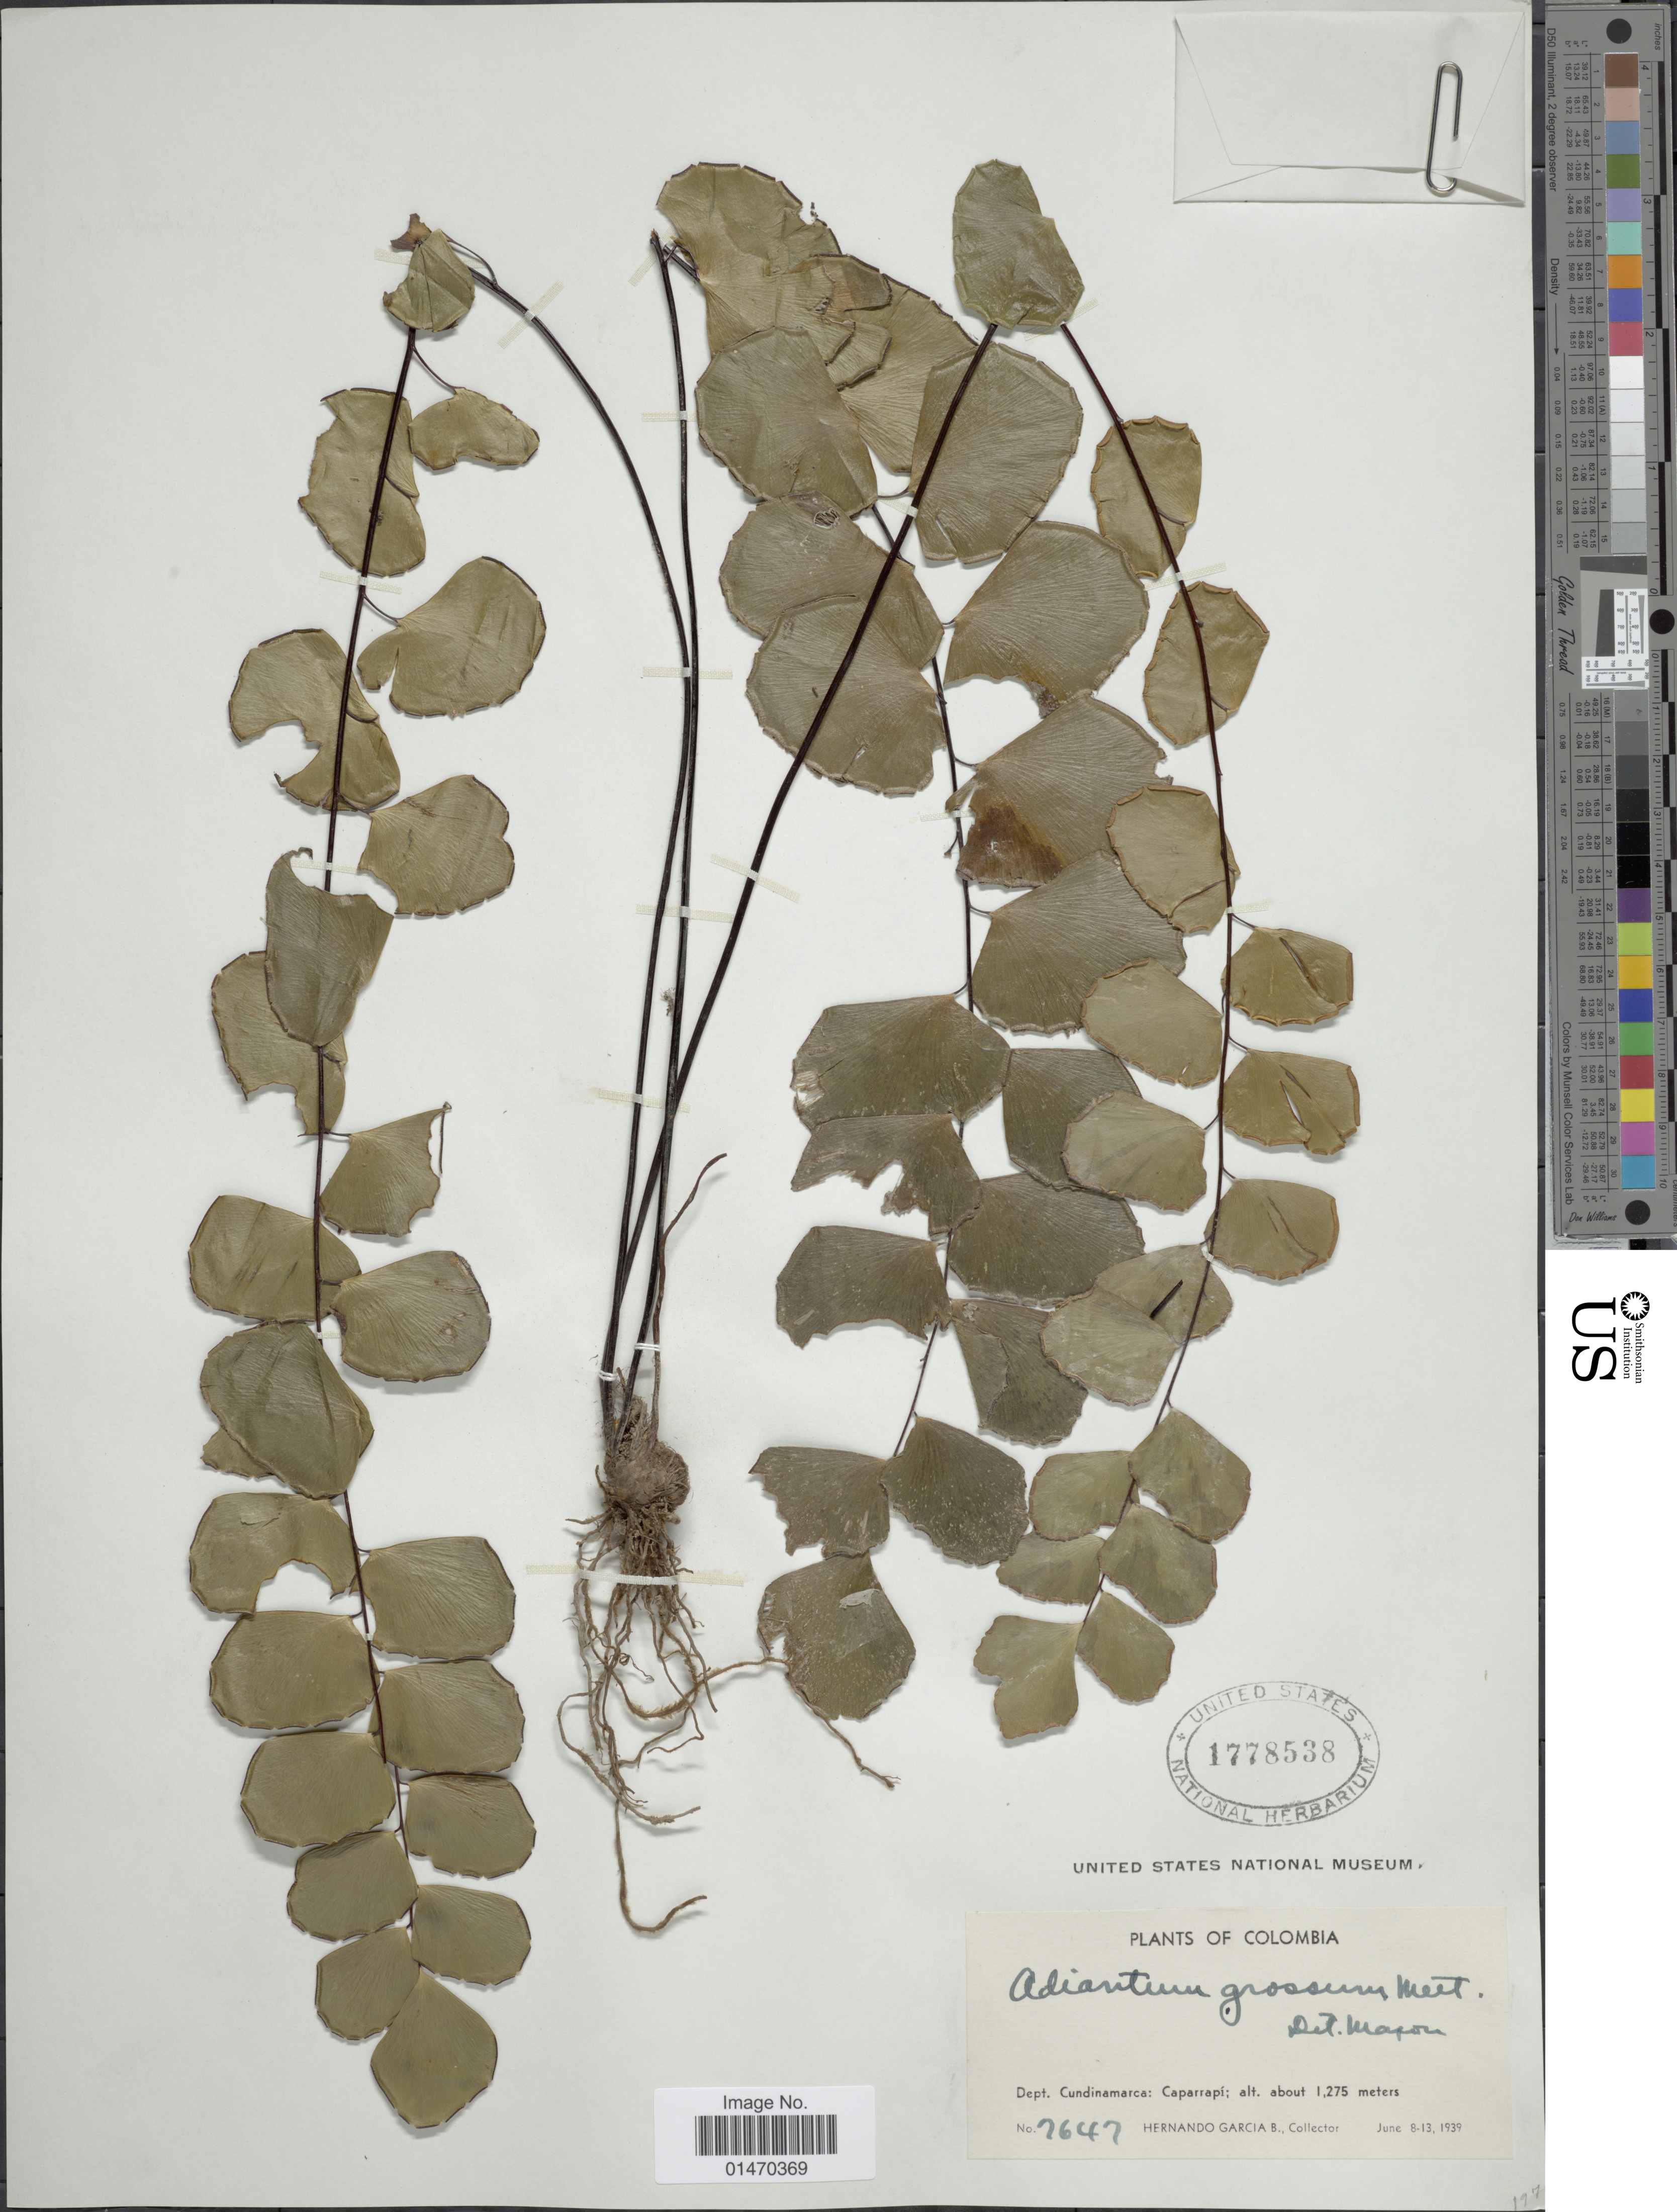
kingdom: Plantae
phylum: Tracheophyta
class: Polypodiopsida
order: Polypodiales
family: Pteridaceae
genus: Adiantum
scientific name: Adiantum grossum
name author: Mett.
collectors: H. García Barriga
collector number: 1647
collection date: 1939-06-08/1939-06-13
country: Colombia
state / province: Cundinamarca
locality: Caparrapí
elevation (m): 1275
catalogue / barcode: US 1778538